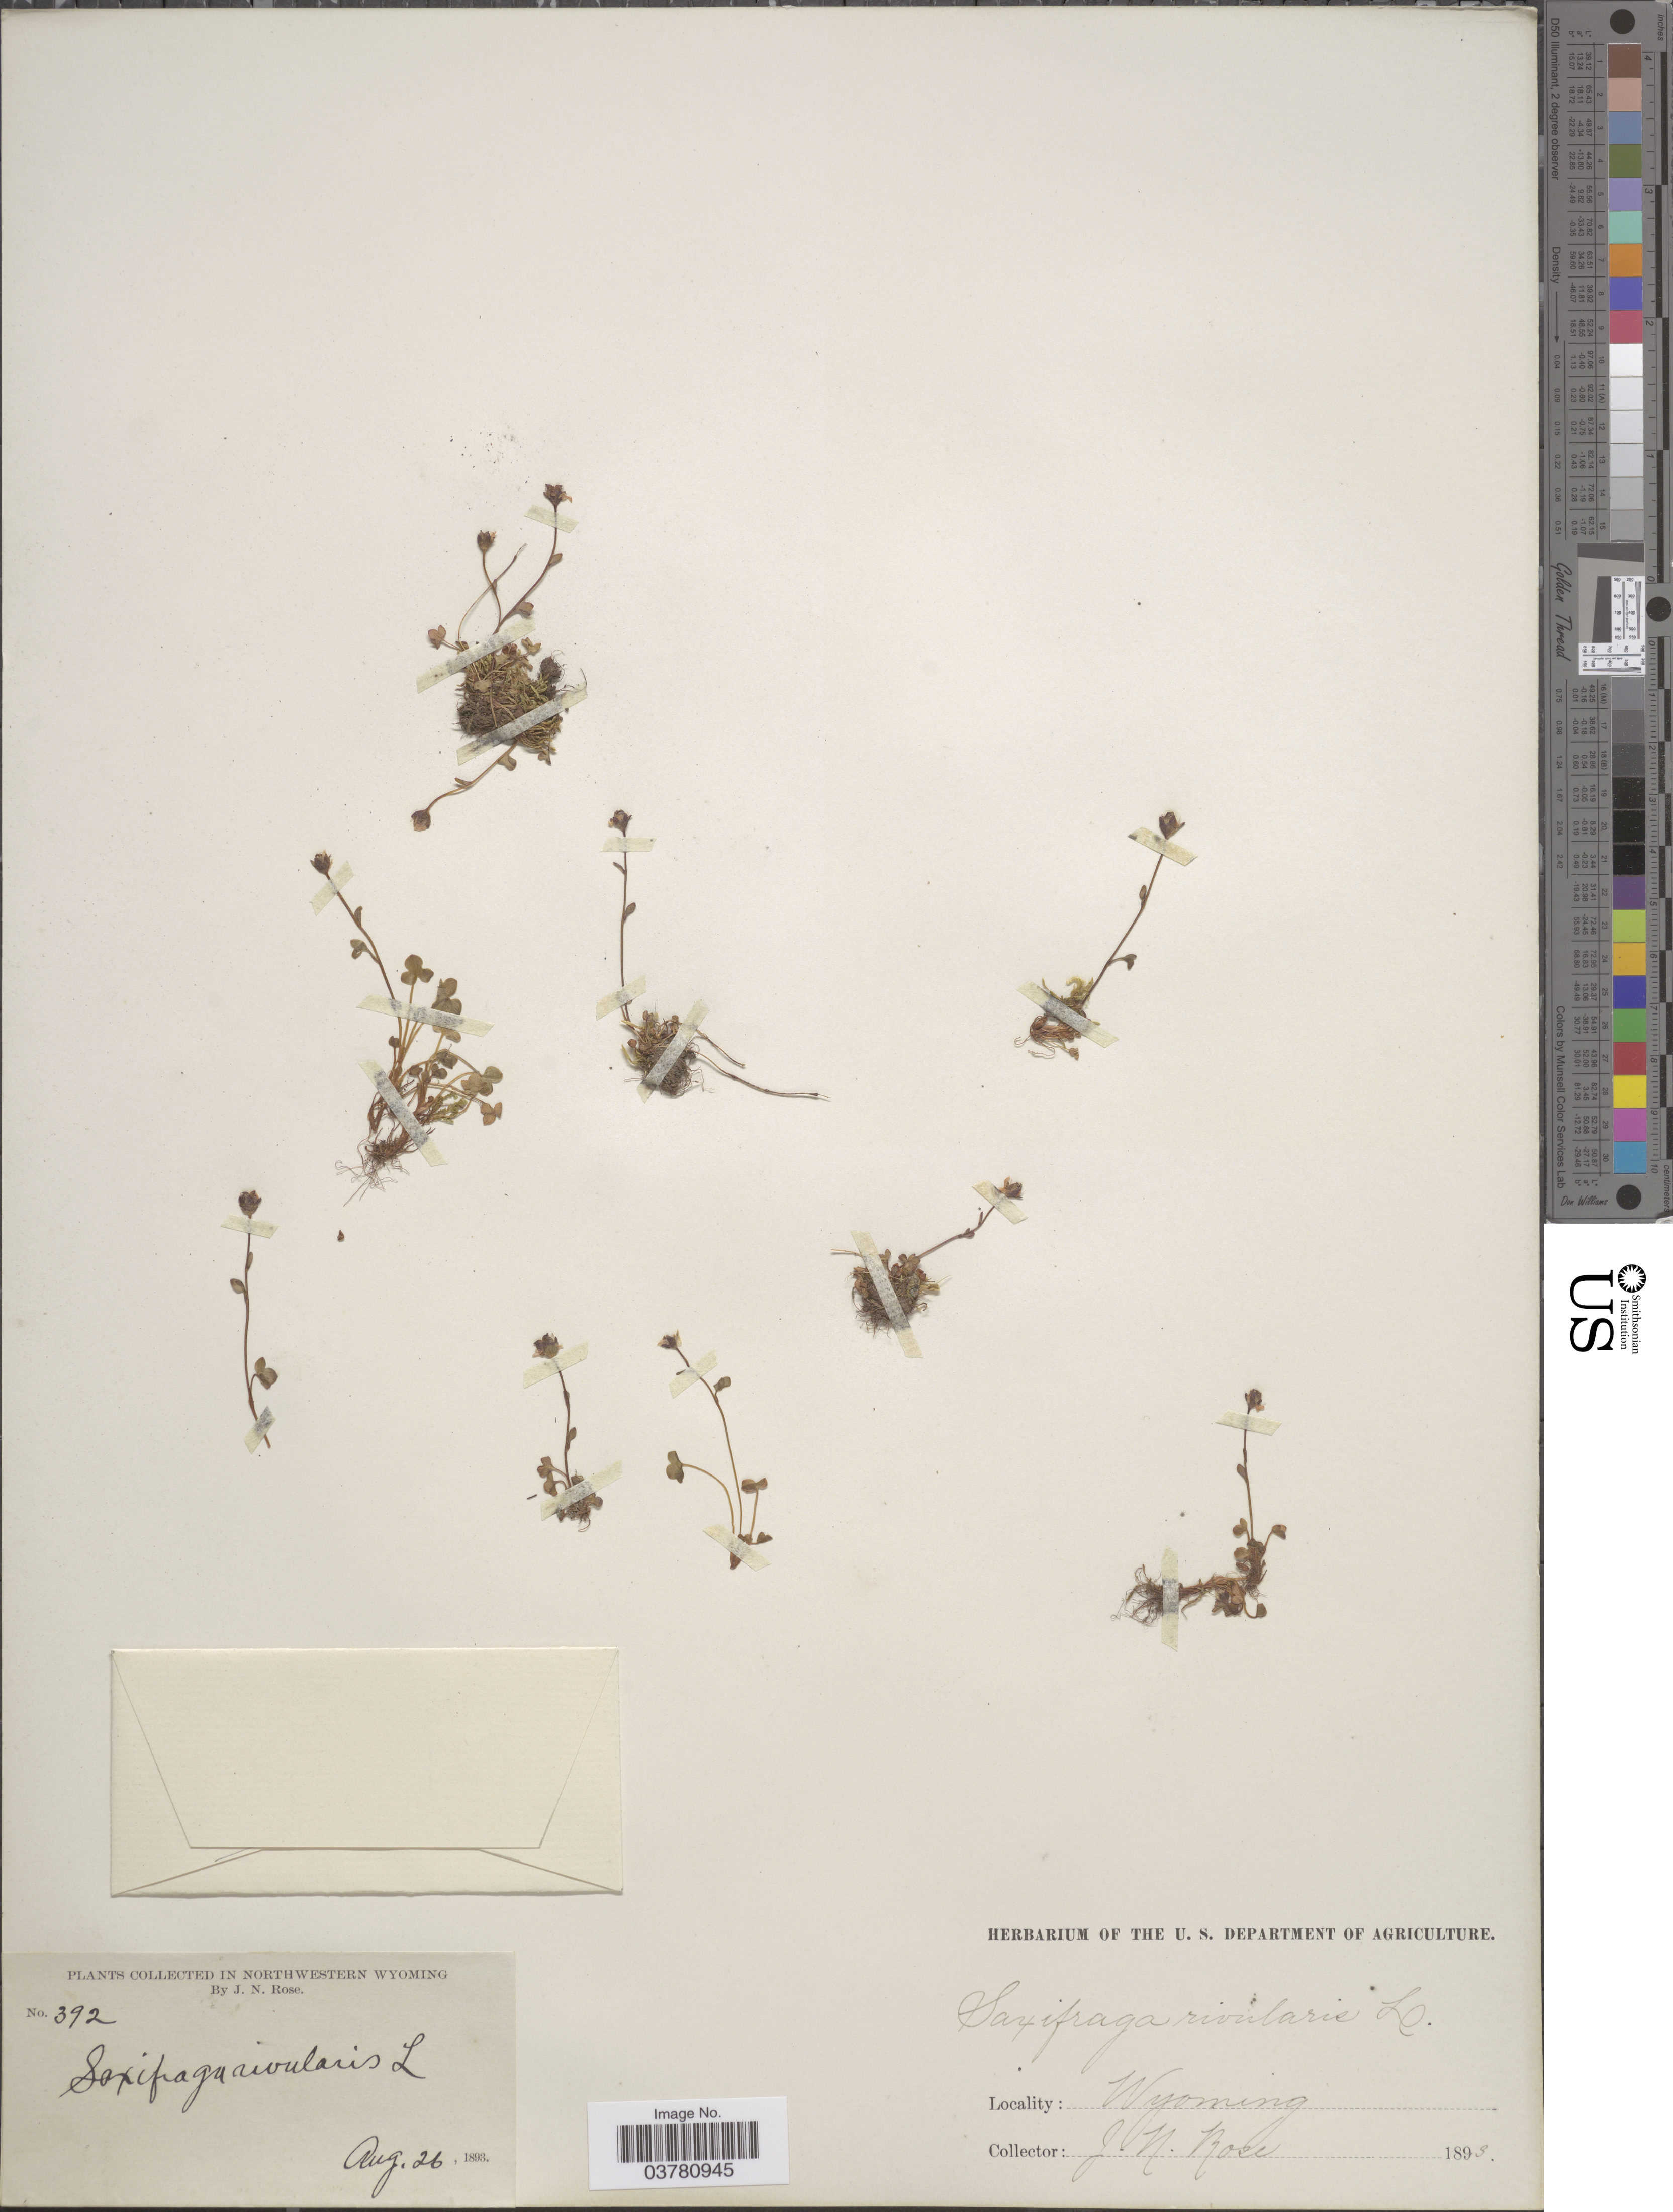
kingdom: Plantae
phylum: Tracheophyta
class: Magnoliopsida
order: Saxifragales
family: Saxifragaceae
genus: Saxifraga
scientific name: Saxifraga rivularis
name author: L.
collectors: J. N. Rose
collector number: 392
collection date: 1893-08-26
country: United States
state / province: Wyoming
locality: In Northwestern Wyoming.